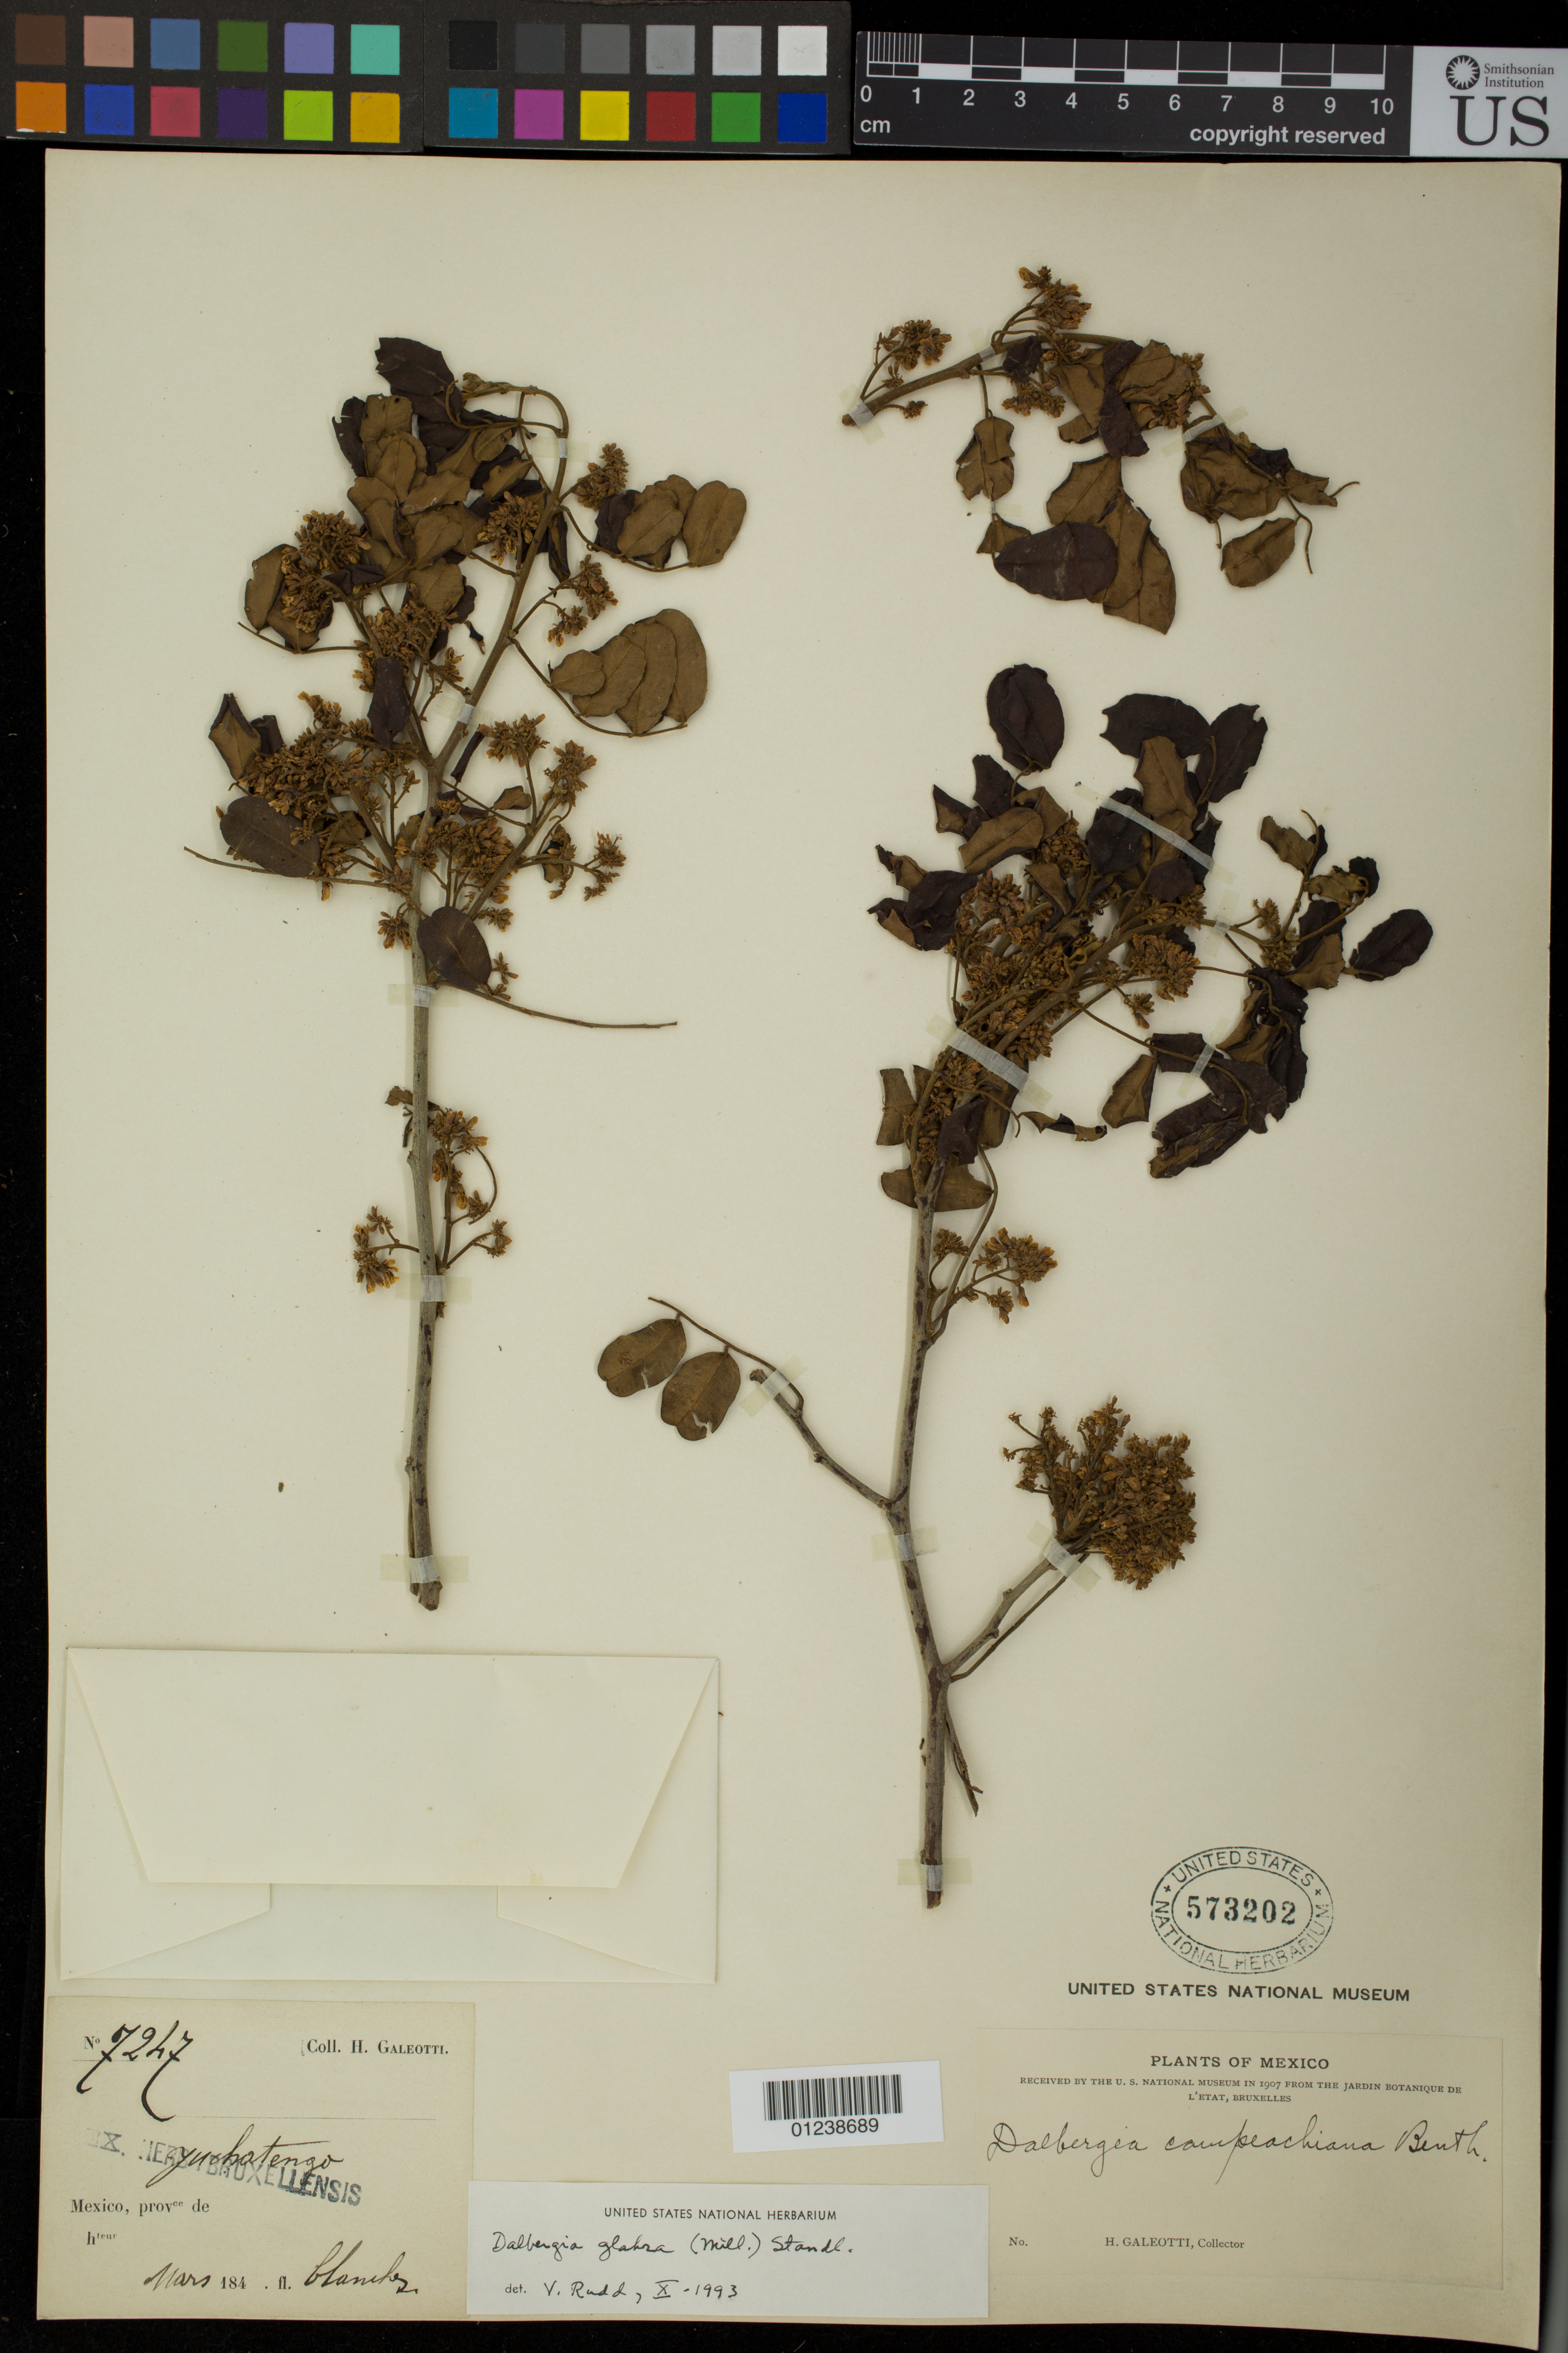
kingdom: Plantae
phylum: Tracheophyta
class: Magnoliopsida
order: Fabales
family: Fabaceae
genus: Dalbergia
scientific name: Dalbergia glabra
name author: (Mill.) Standl.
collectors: H. G. Galeotti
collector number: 7247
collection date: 1840-03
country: Mexico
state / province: Oaxaca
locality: Juchatengo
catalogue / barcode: US 573202